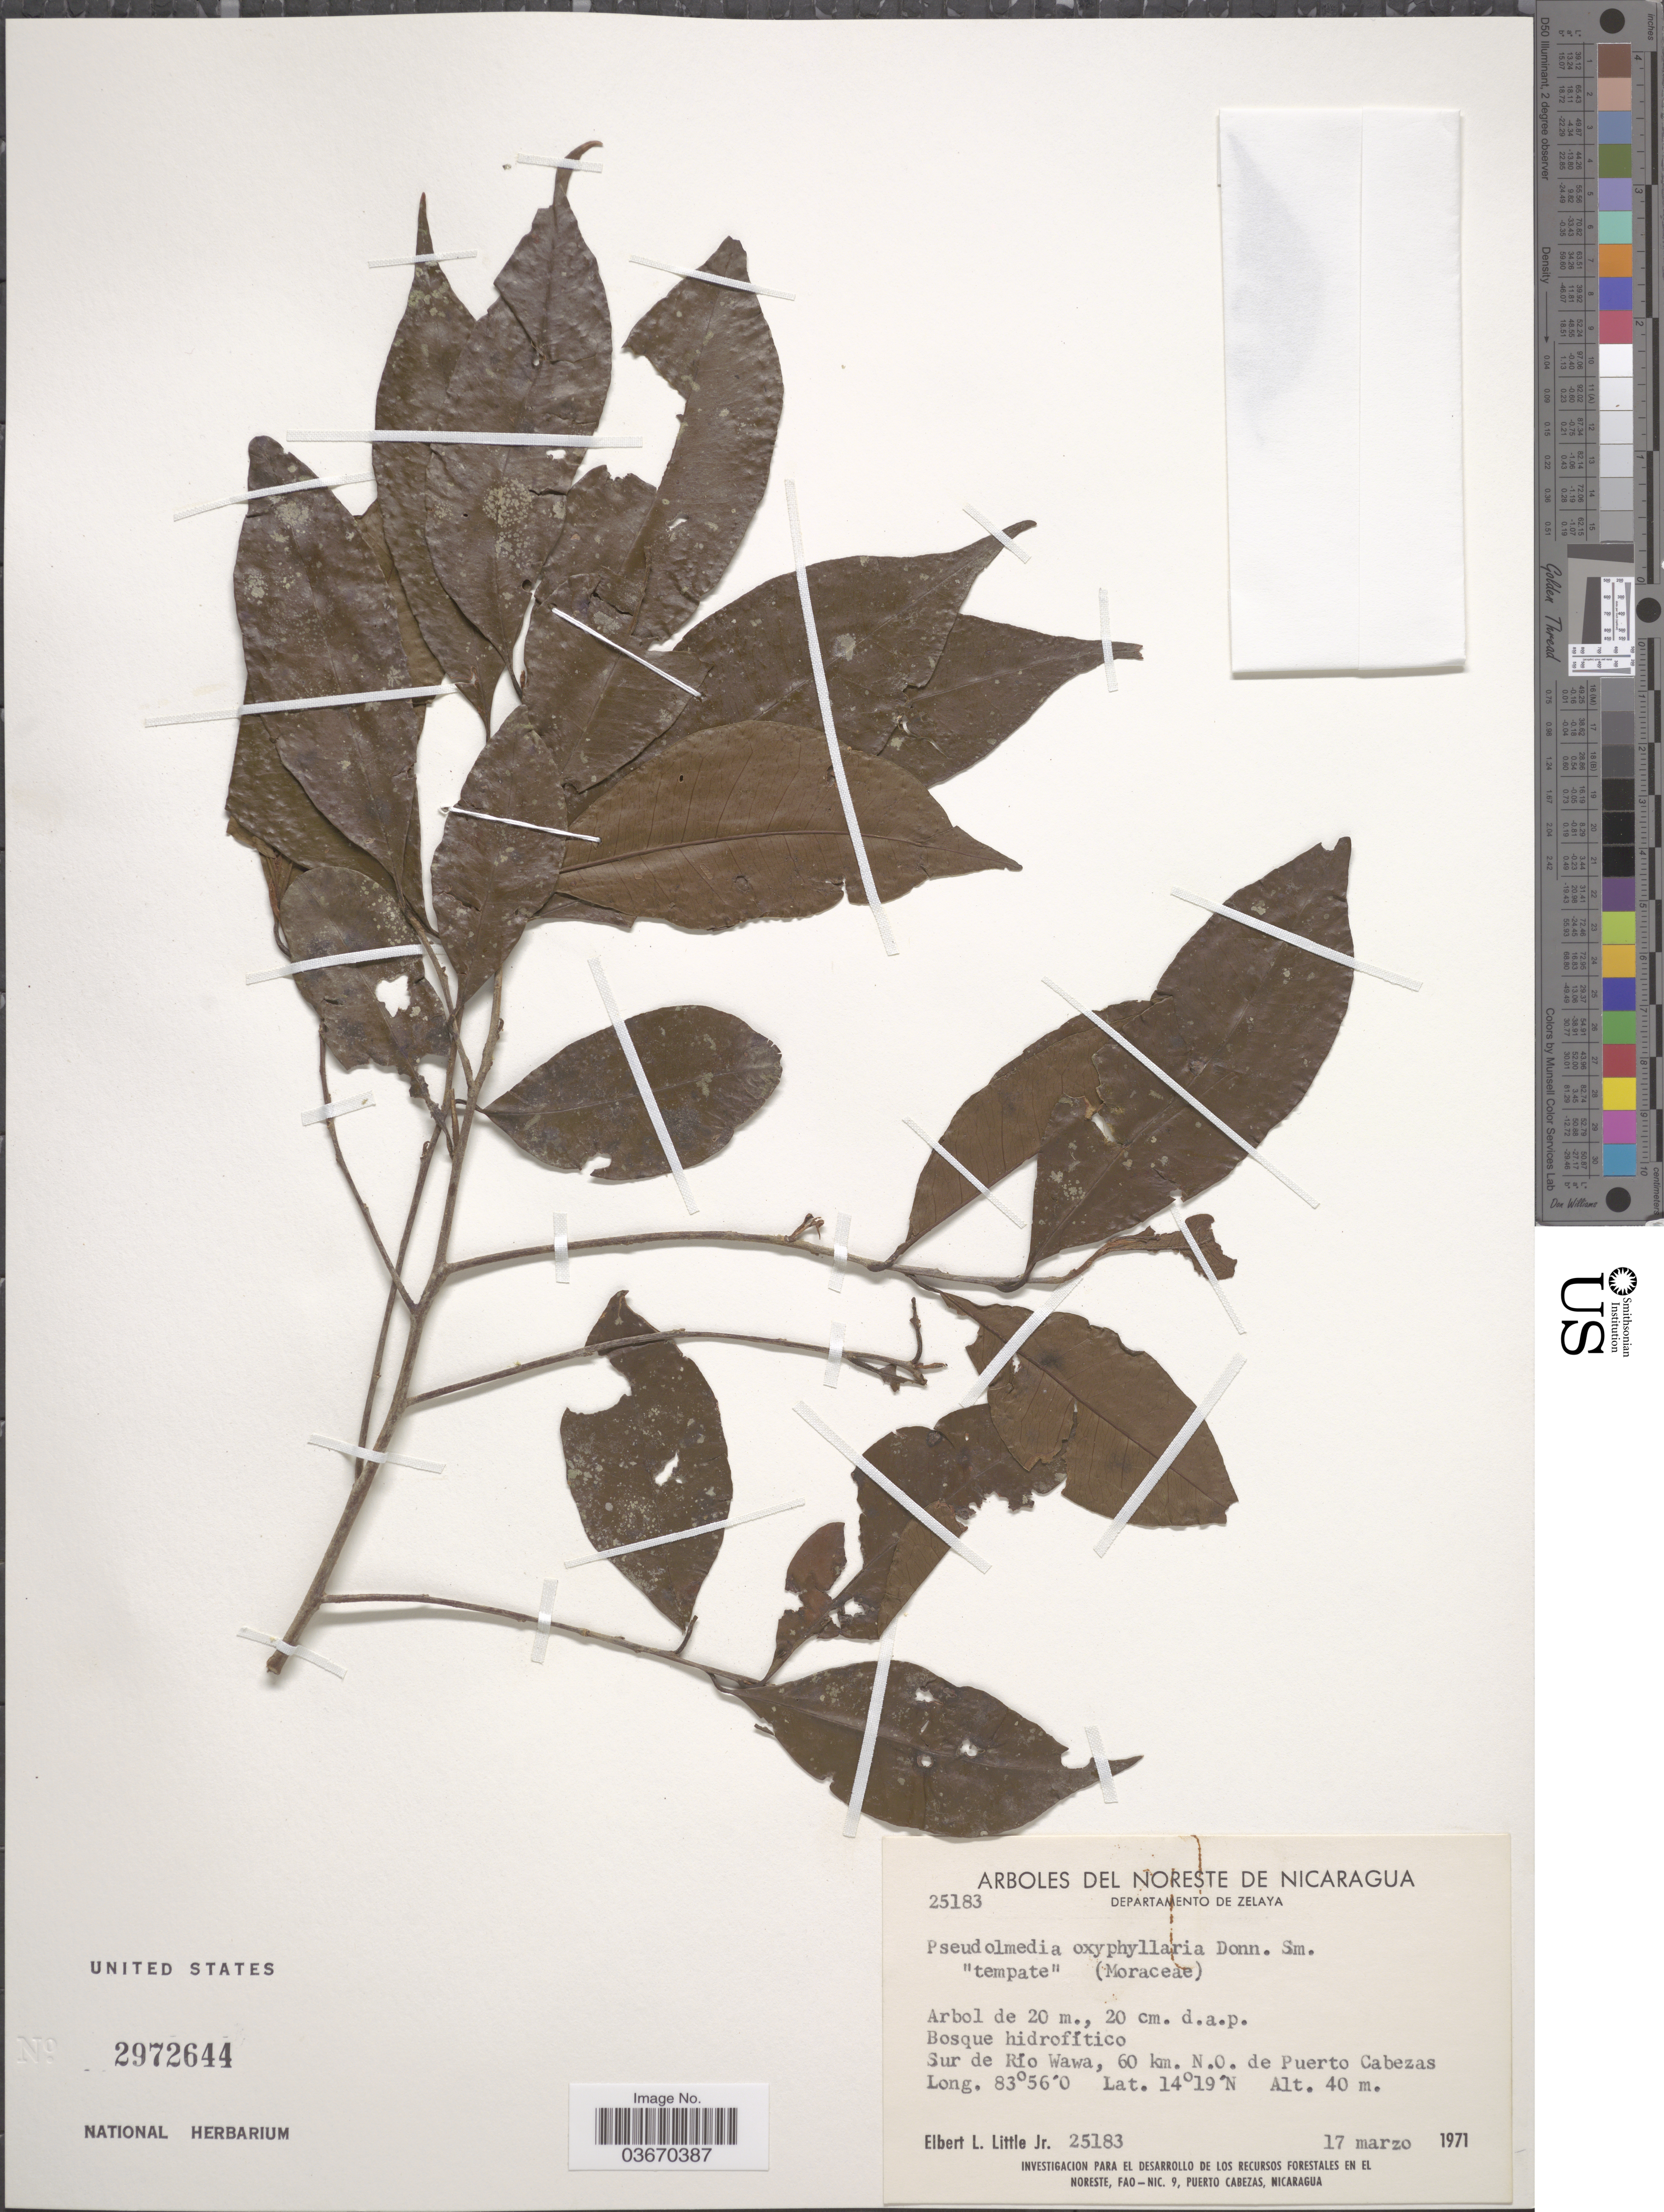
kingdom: Plantae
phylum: Tracheophyta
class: Magnoliopsida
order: Rosales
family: Moraceae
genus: Pseudolmedia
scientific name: Pseudolmedia oxyphyllaria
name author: Donn. Sm.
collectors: E. L. Little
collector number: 25183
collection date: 1971-03-17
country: Nicaragua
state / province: Atlántico Norte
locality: Noreste de Nicaragua. Departamento de Zelaya. Sur de Río Wawa, 60 km. N. O. de Puerto Cabezas.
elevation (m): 40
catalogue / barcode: US 2972644